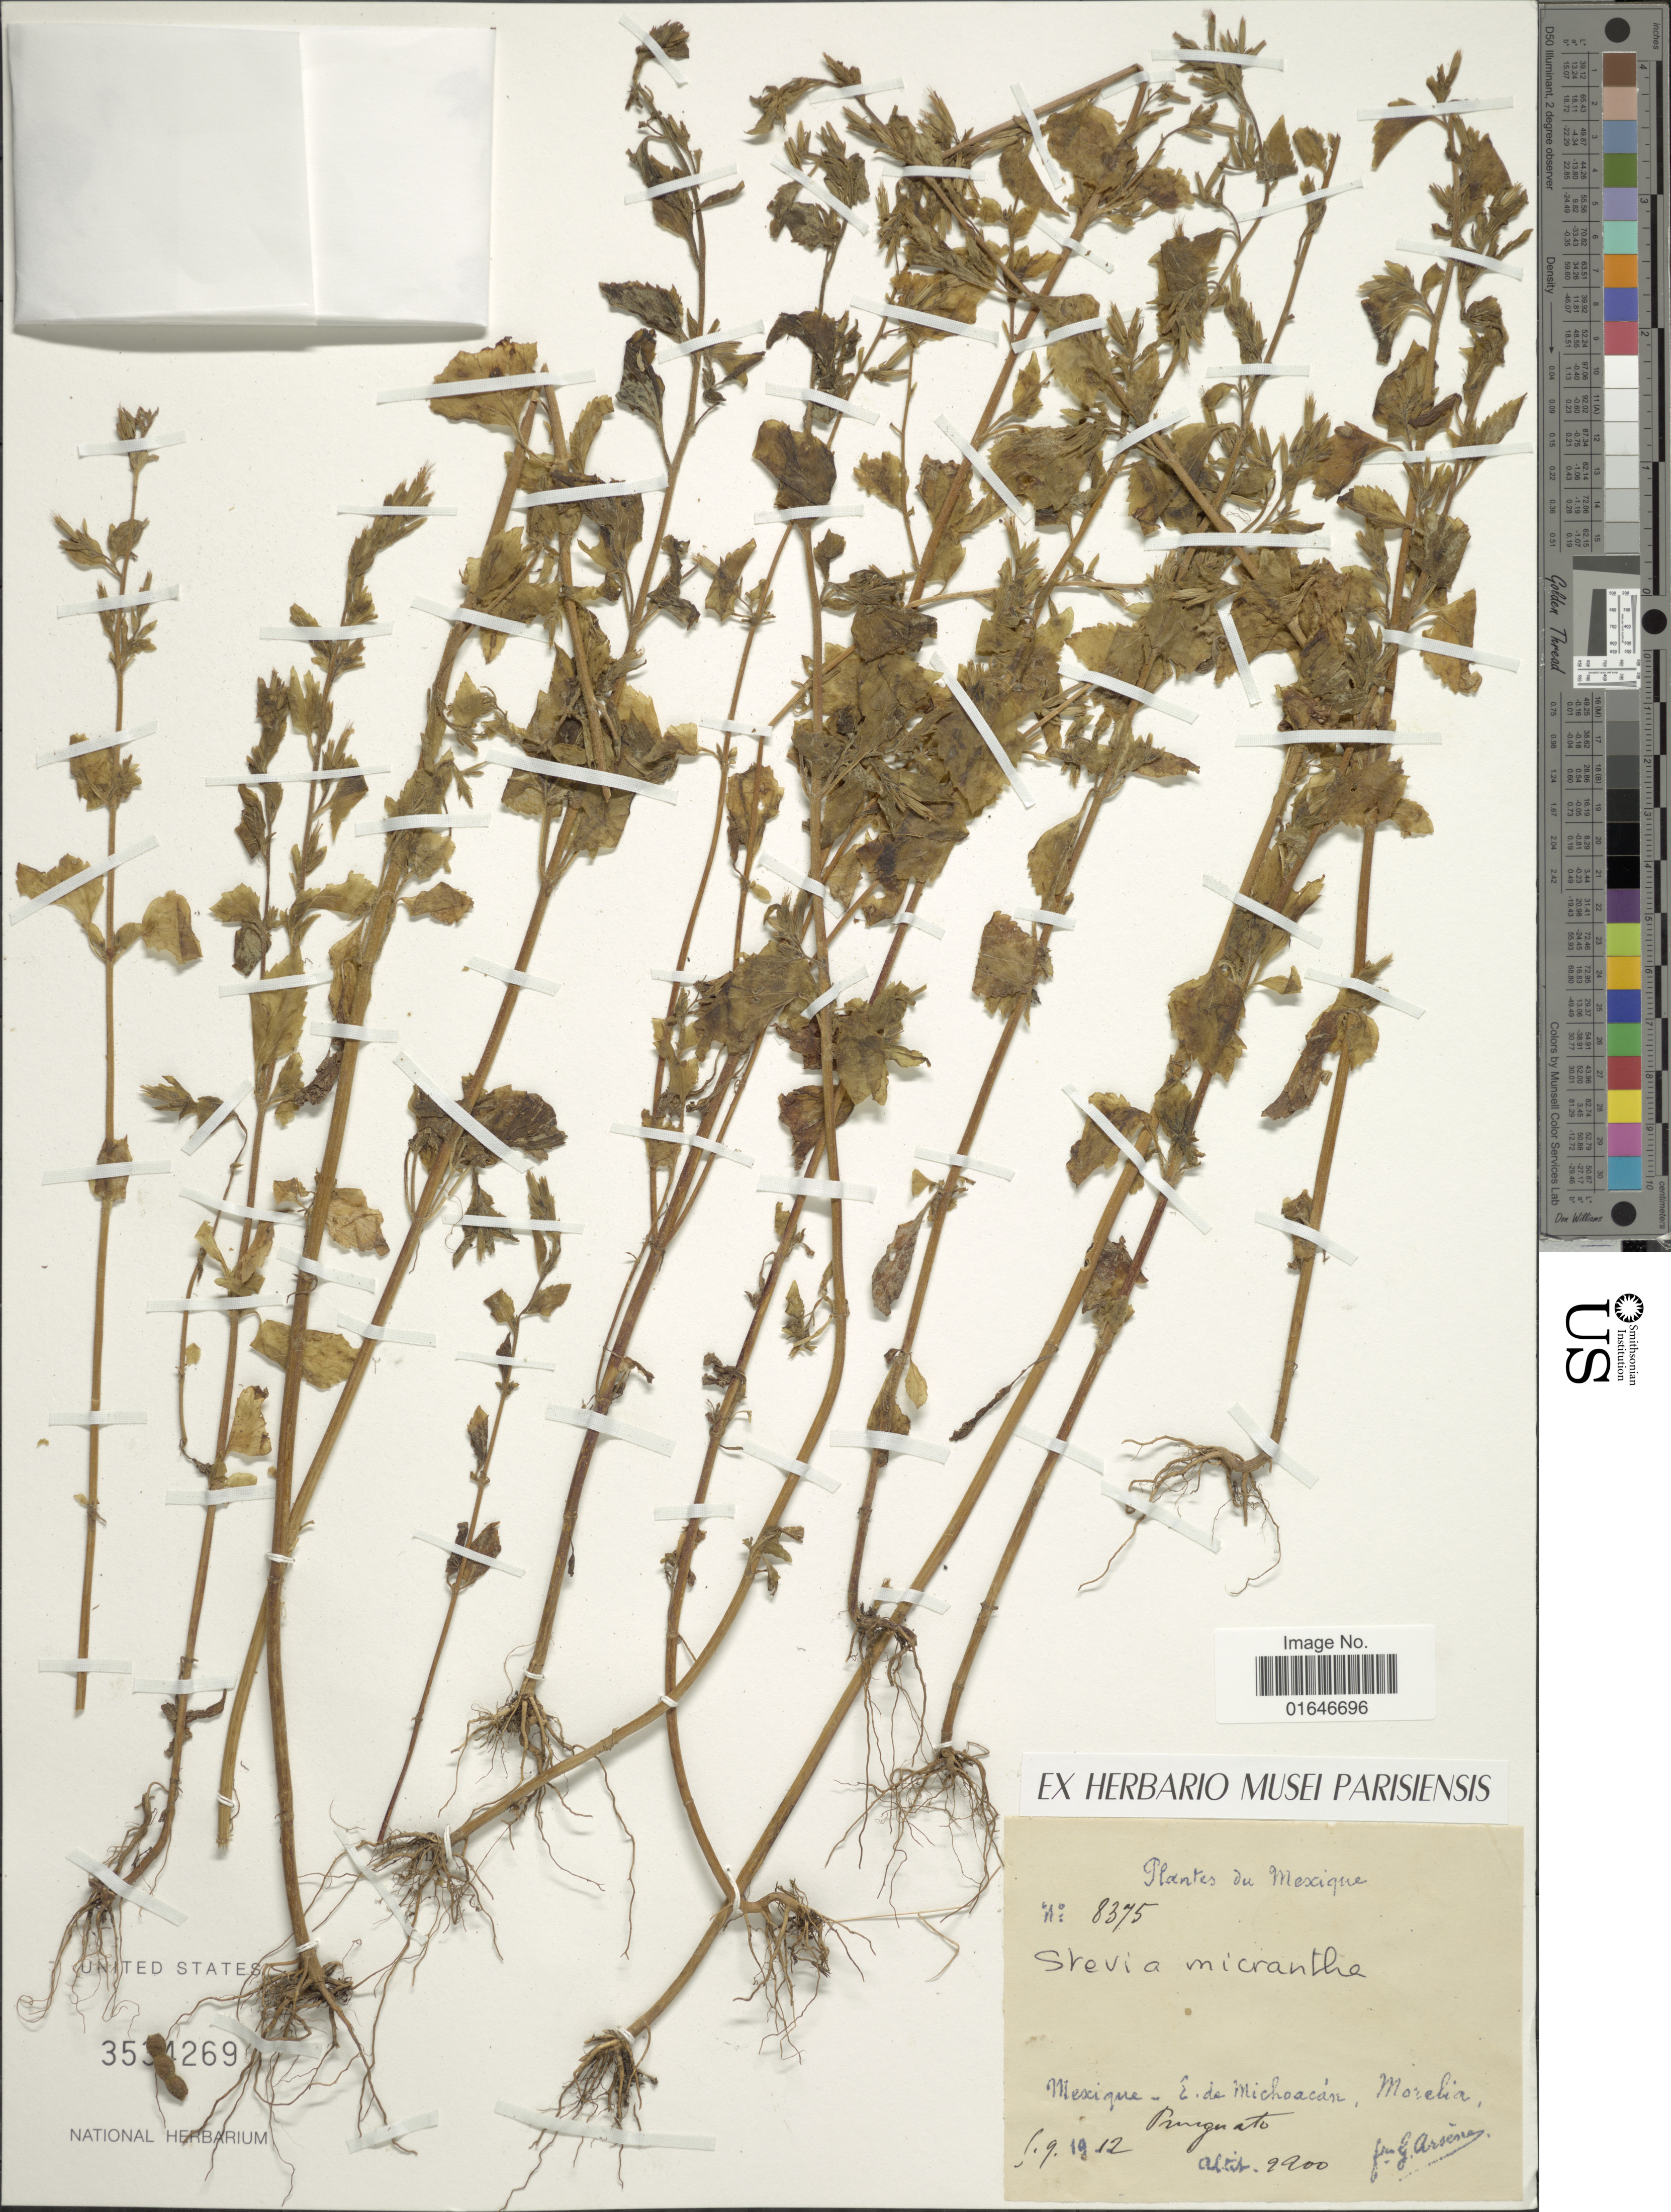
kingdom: Plantae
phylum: Tracheophyta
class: Magnoliopsida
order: Asterales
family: Asteraceae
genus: Stevia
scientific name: Stevia micrantha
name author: Lag.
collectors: Bro. G. Arsène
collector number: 8375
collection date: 1912-09-08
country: Mexico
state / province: Michoacán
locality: E. de Michocán, Morelia, Prenegato.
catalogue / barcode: US 3534269